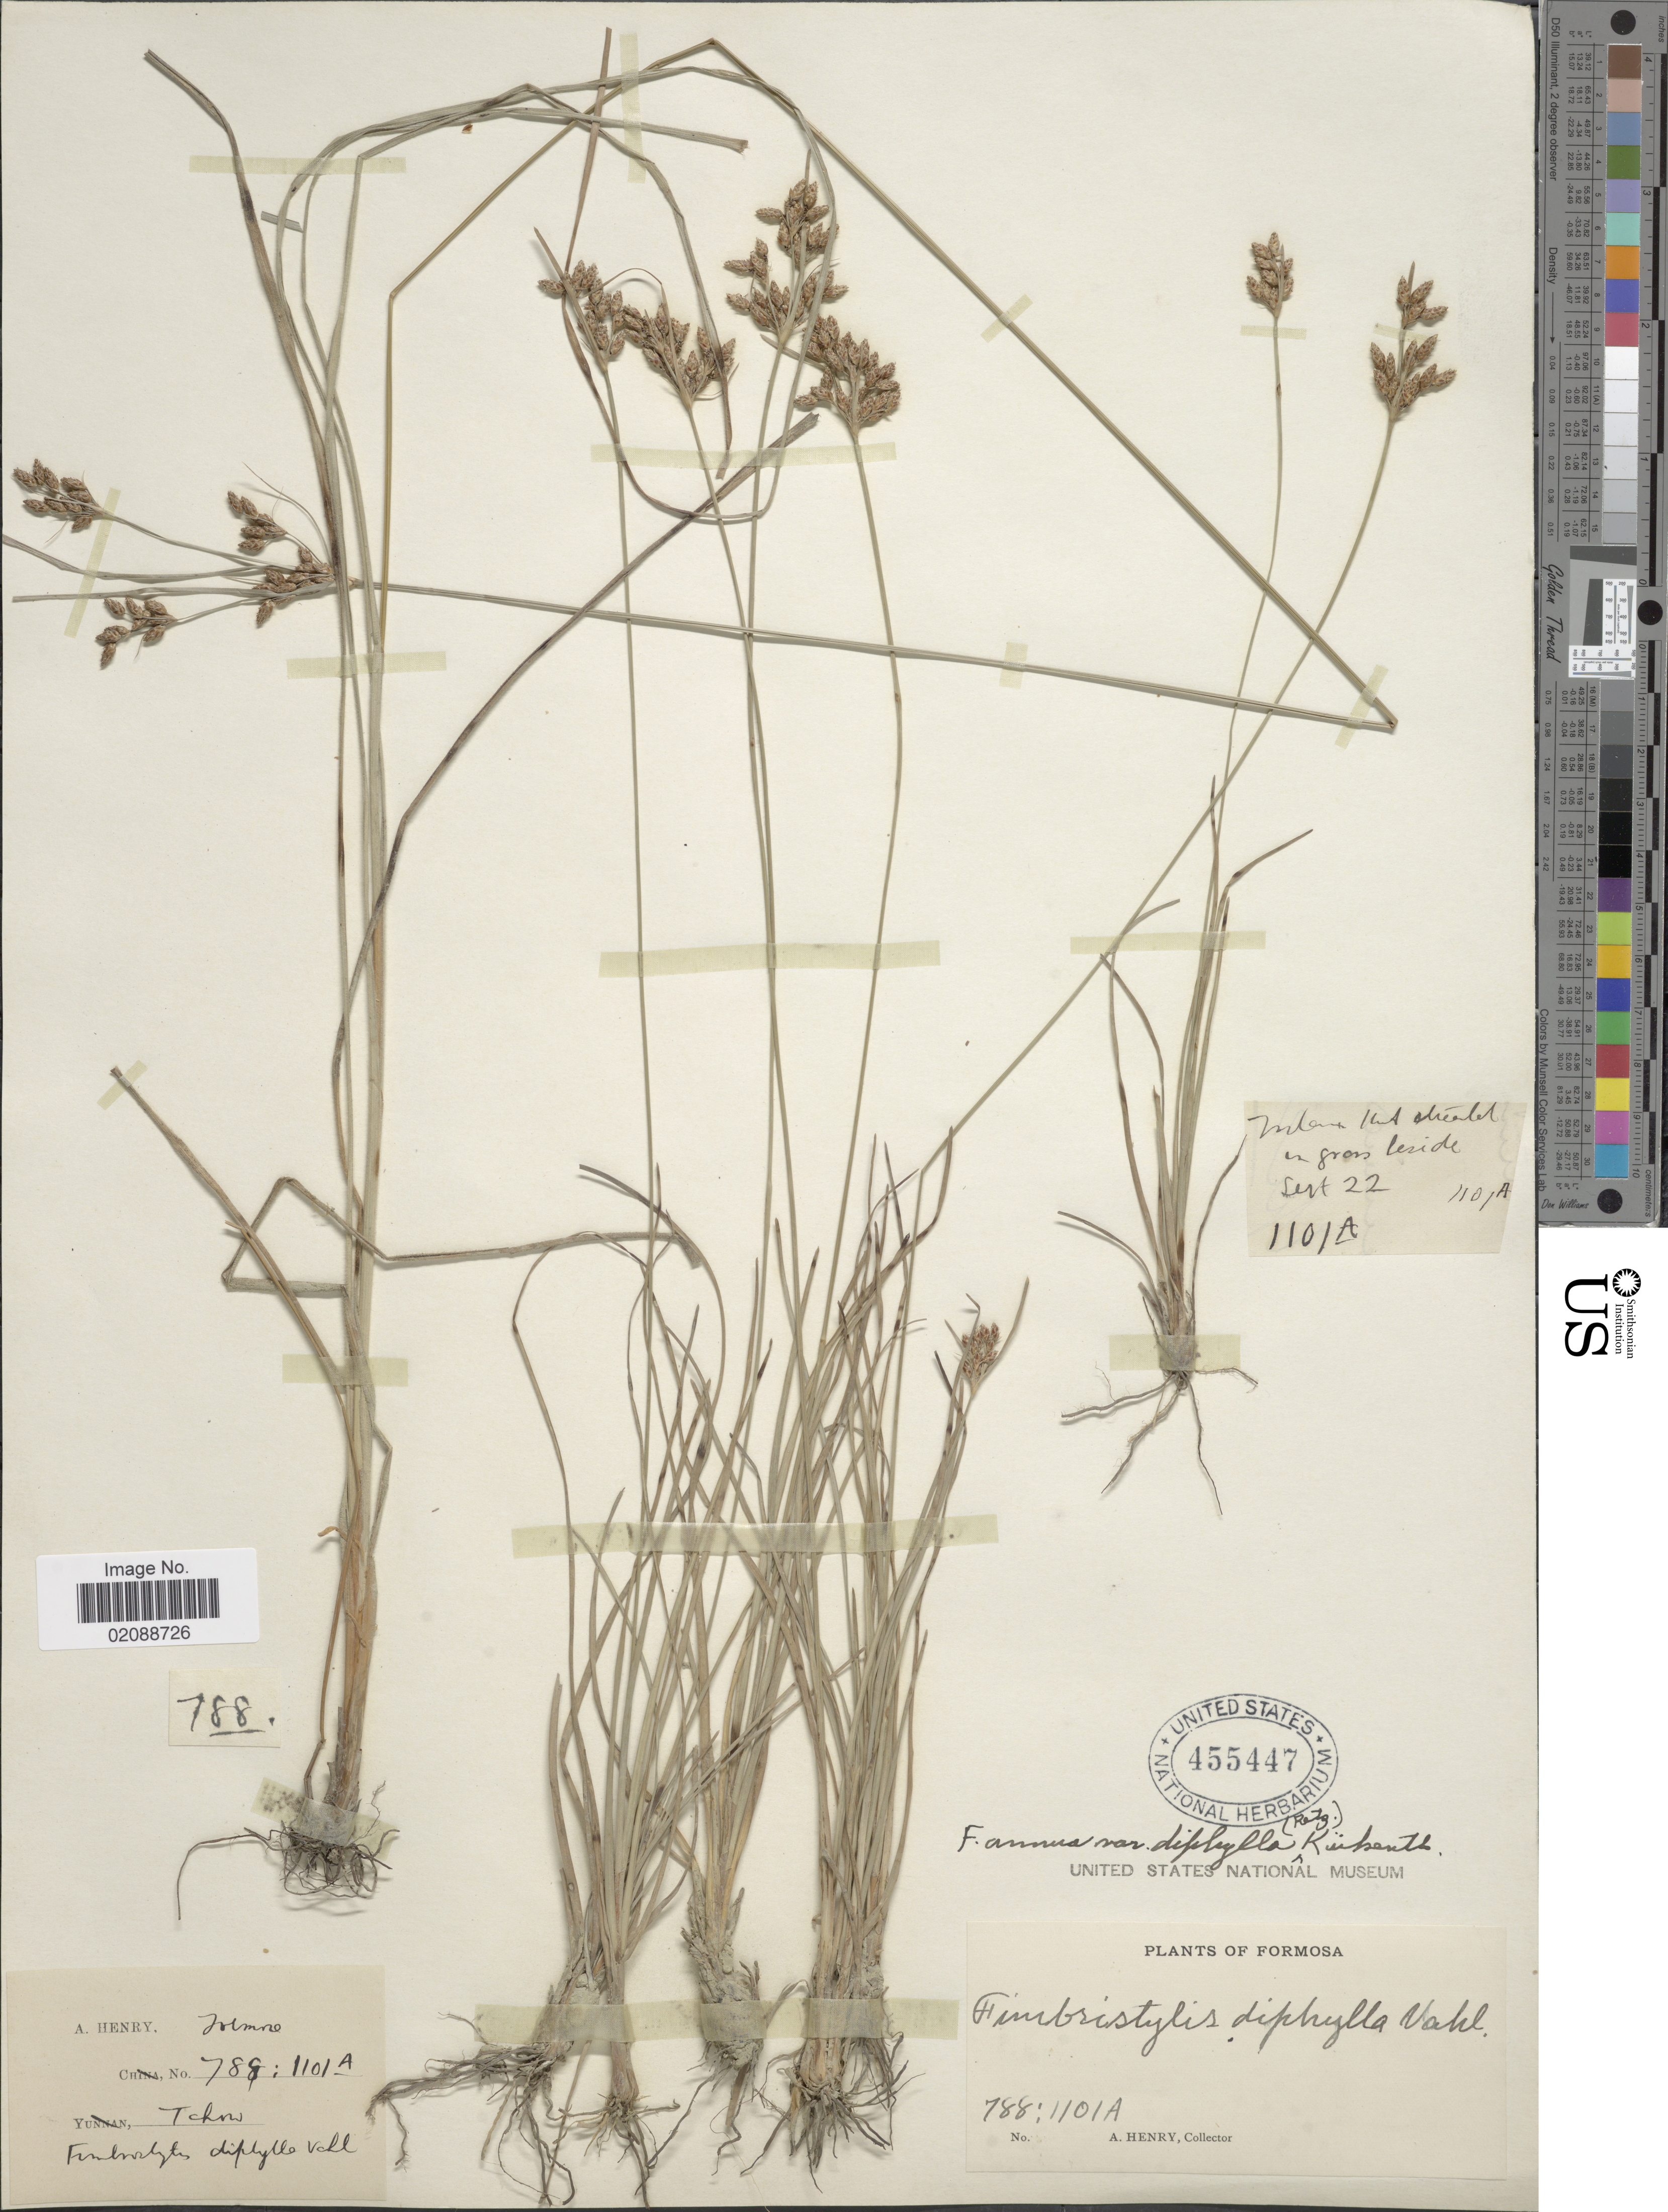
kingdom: Plantae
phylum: Tracheophyta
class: Liliopsida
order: Poales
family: Cyperaceae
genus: Fimbristylis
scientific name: Fimbristylis annua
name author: (All.) Roem. & Schult.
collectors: A. Henry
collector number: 788/ 1101 A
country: Taiwan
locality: Formosa, Takow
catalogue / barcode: US 455447